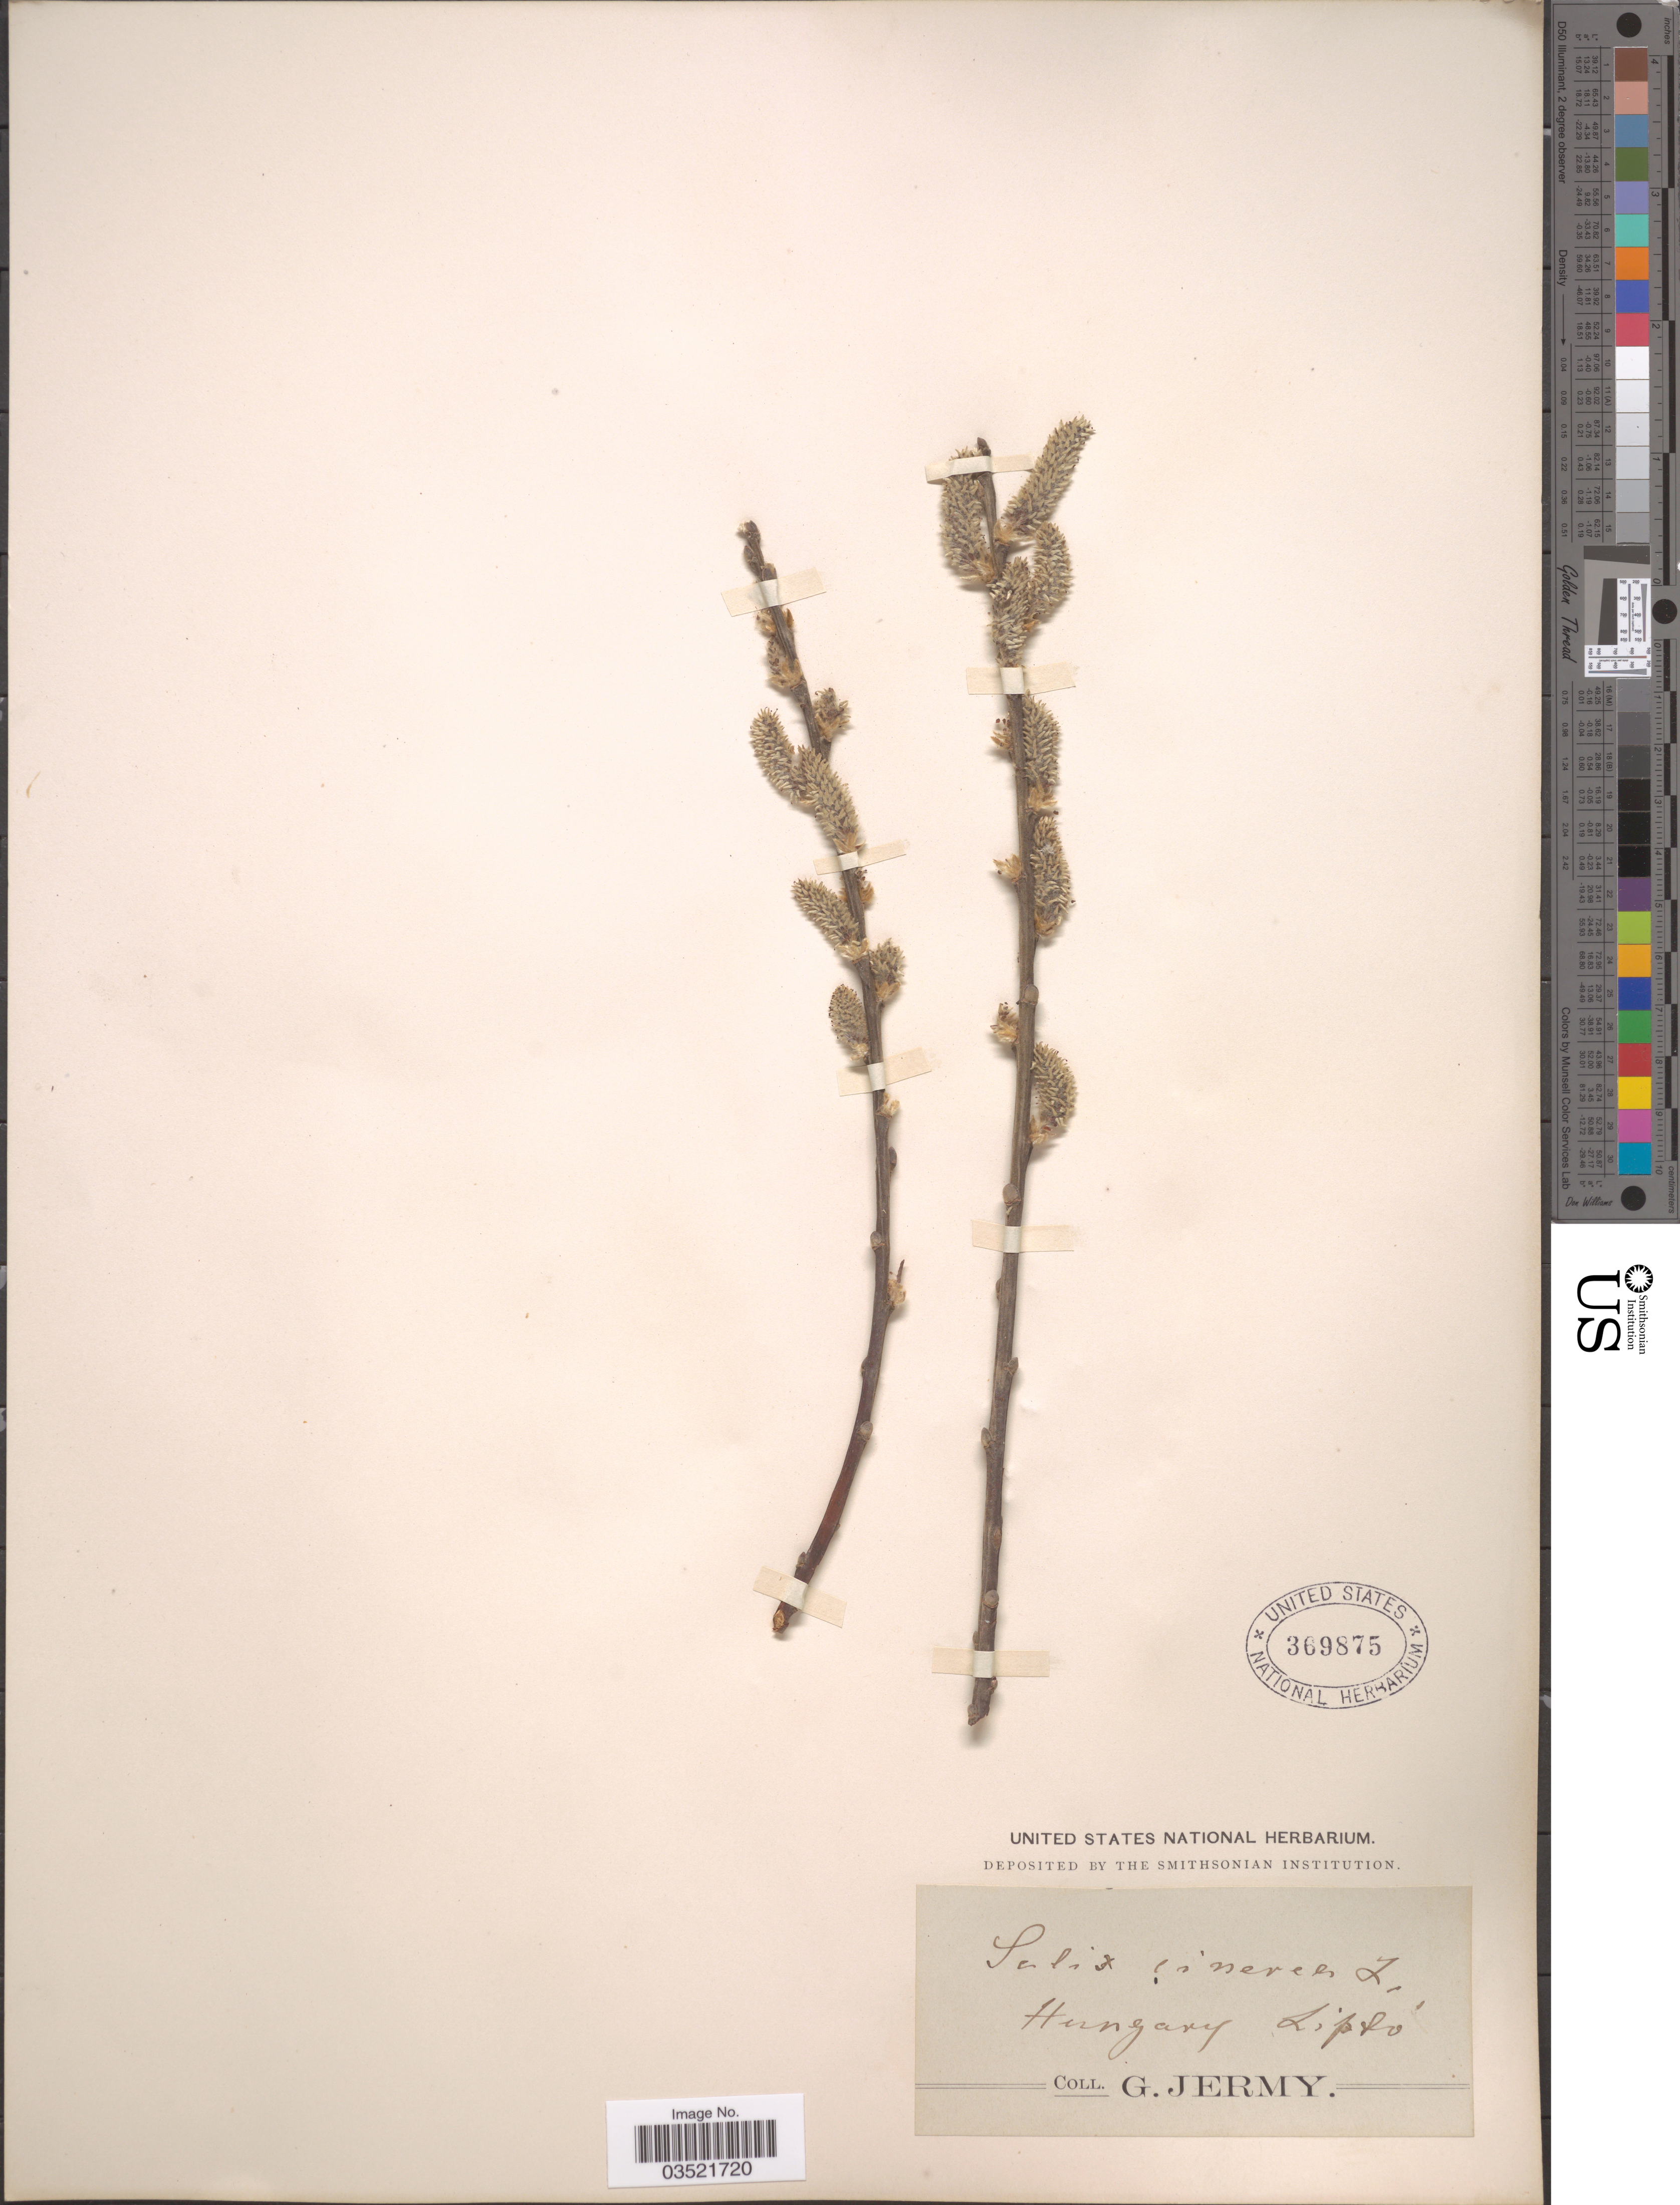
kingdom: Plantae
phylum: Tracheophyta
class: Magnoliopsida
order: Malpighiales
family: Salicaceae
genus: Salix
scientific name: Salix cinerea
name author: L.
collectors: G. Jermy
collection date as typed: Transcribed d/m/y: //80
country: Hungary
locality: Liptó.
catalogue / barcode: US 369875